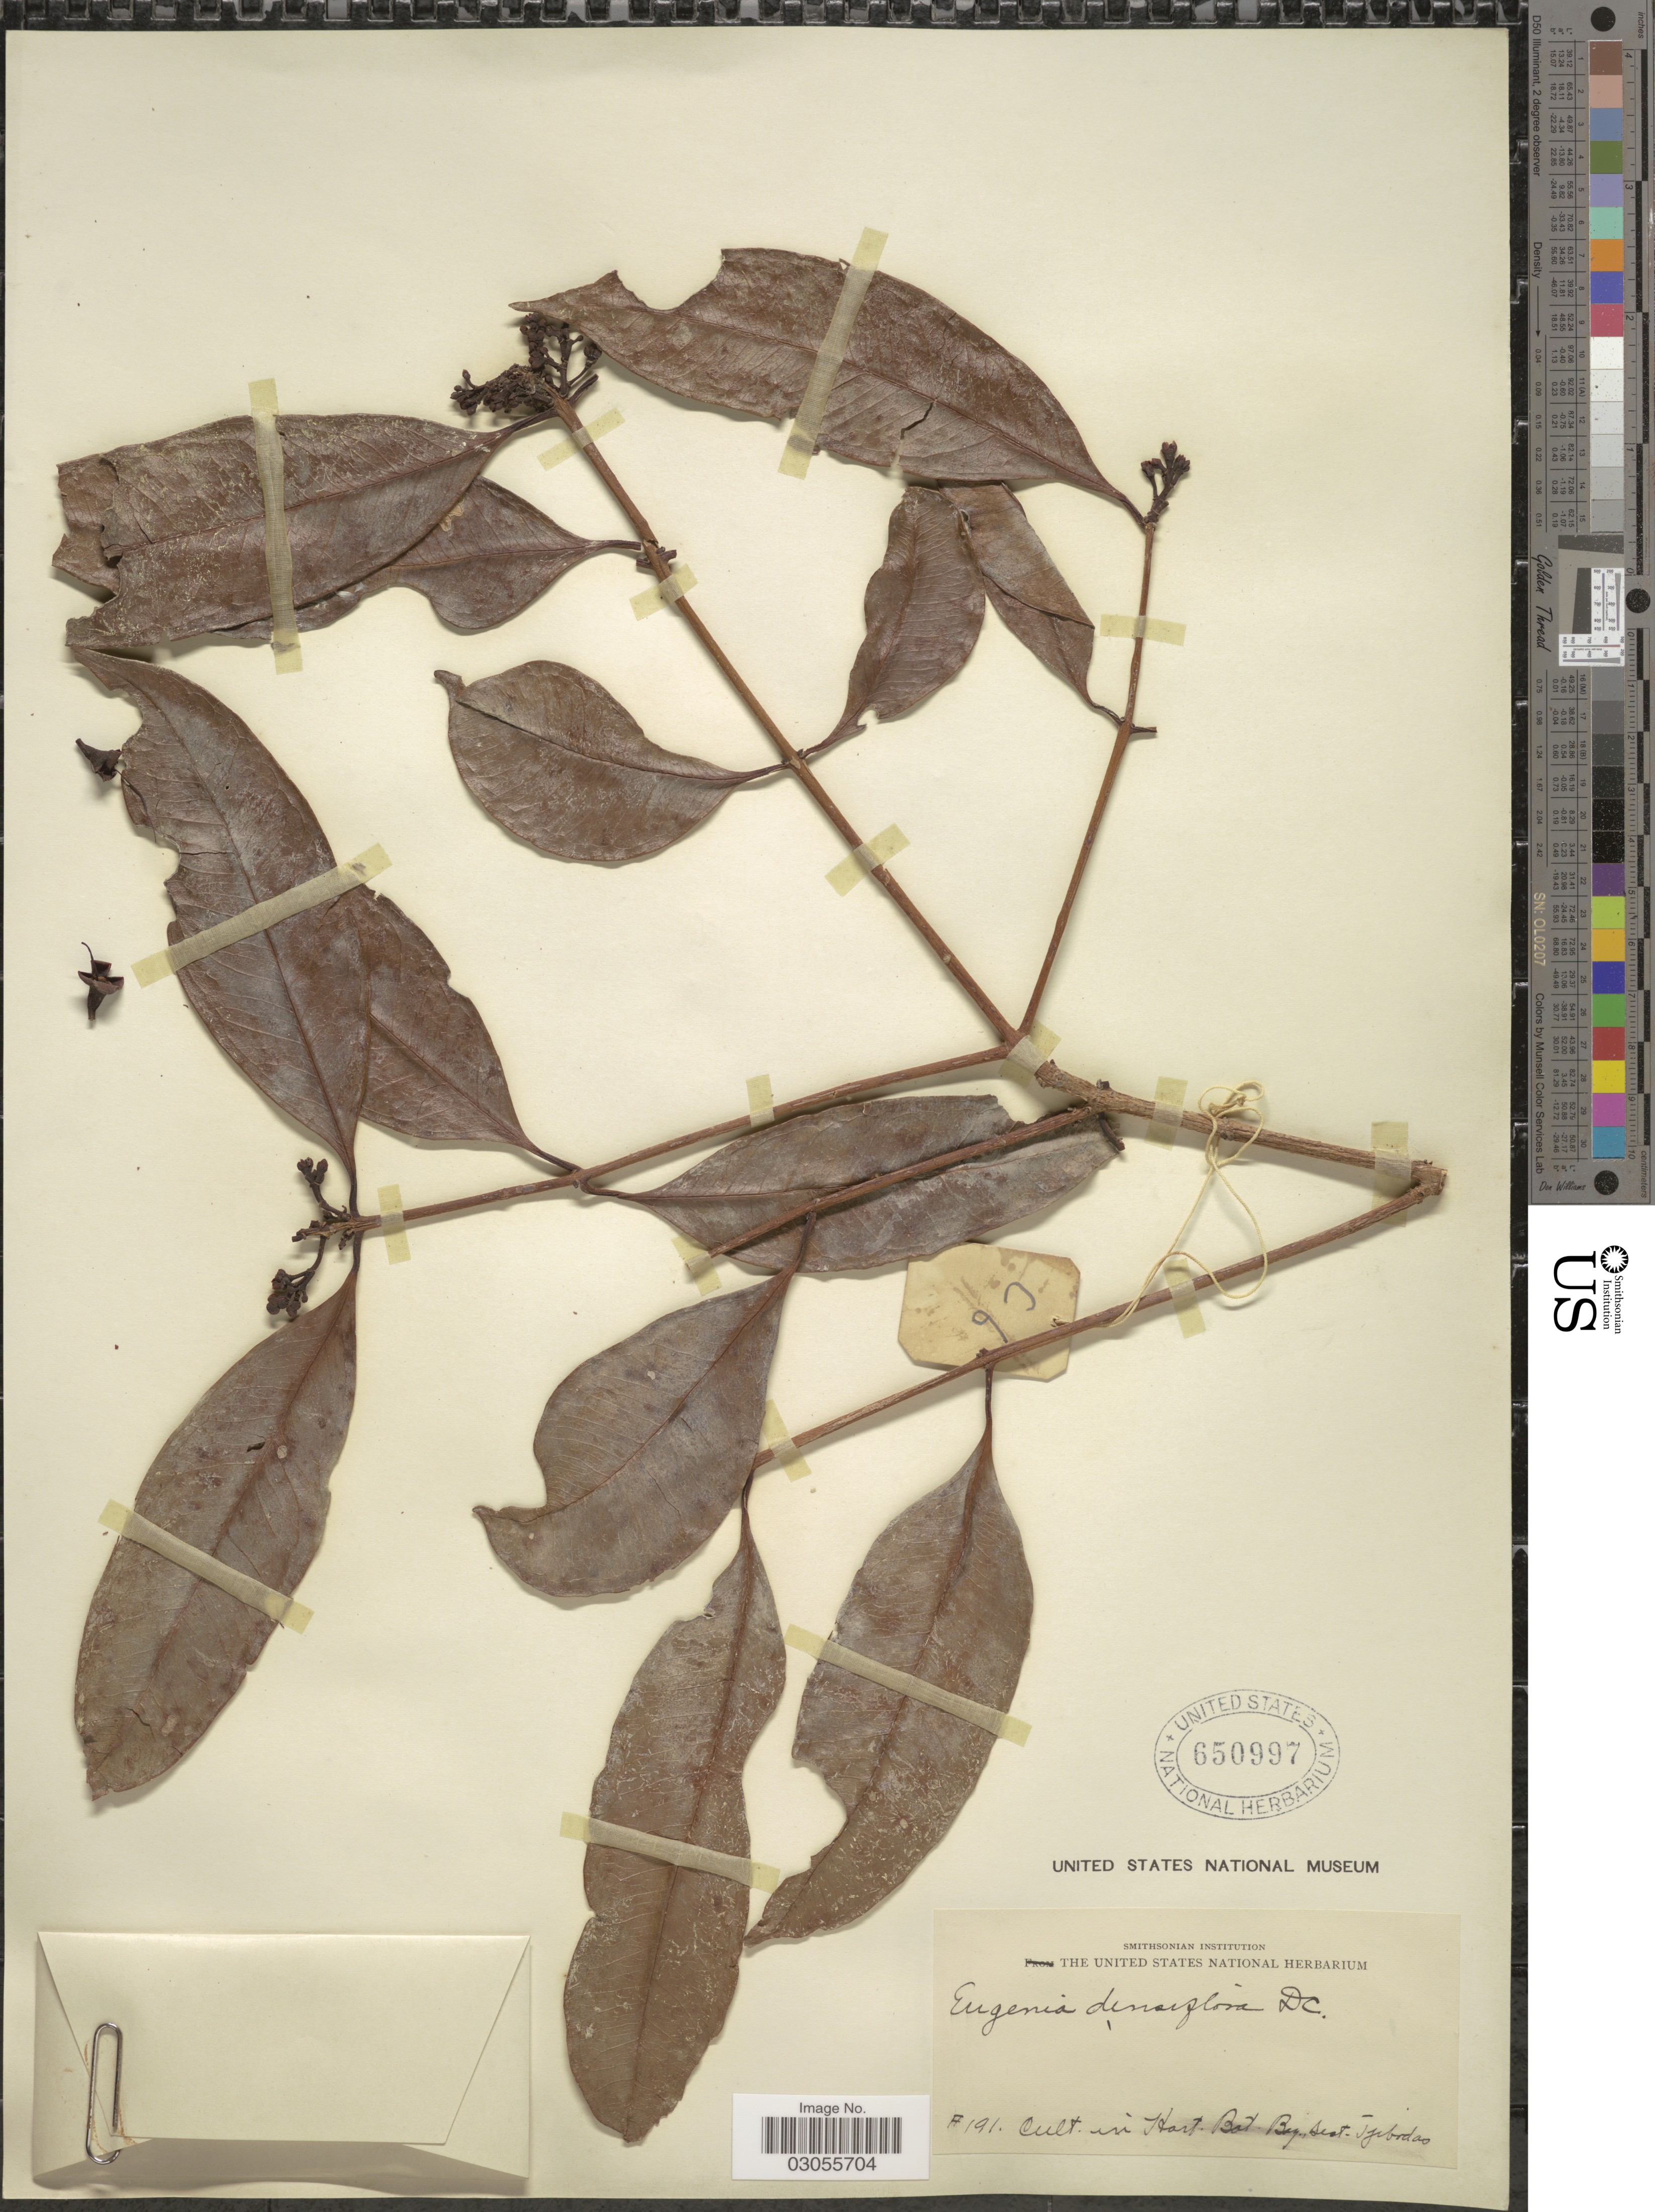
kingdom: Plantae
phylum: Tracheophyta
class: Magnoliopsida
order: Myrtales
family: Myrtaceae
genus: Syzygium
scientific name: Syzygium pycnanthum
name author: Merr. & L.M. Perry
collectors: ex herb. United States National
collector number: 191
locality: Hort. Bot. Bog., Sect. Tjibodas.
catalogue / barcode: US 650997